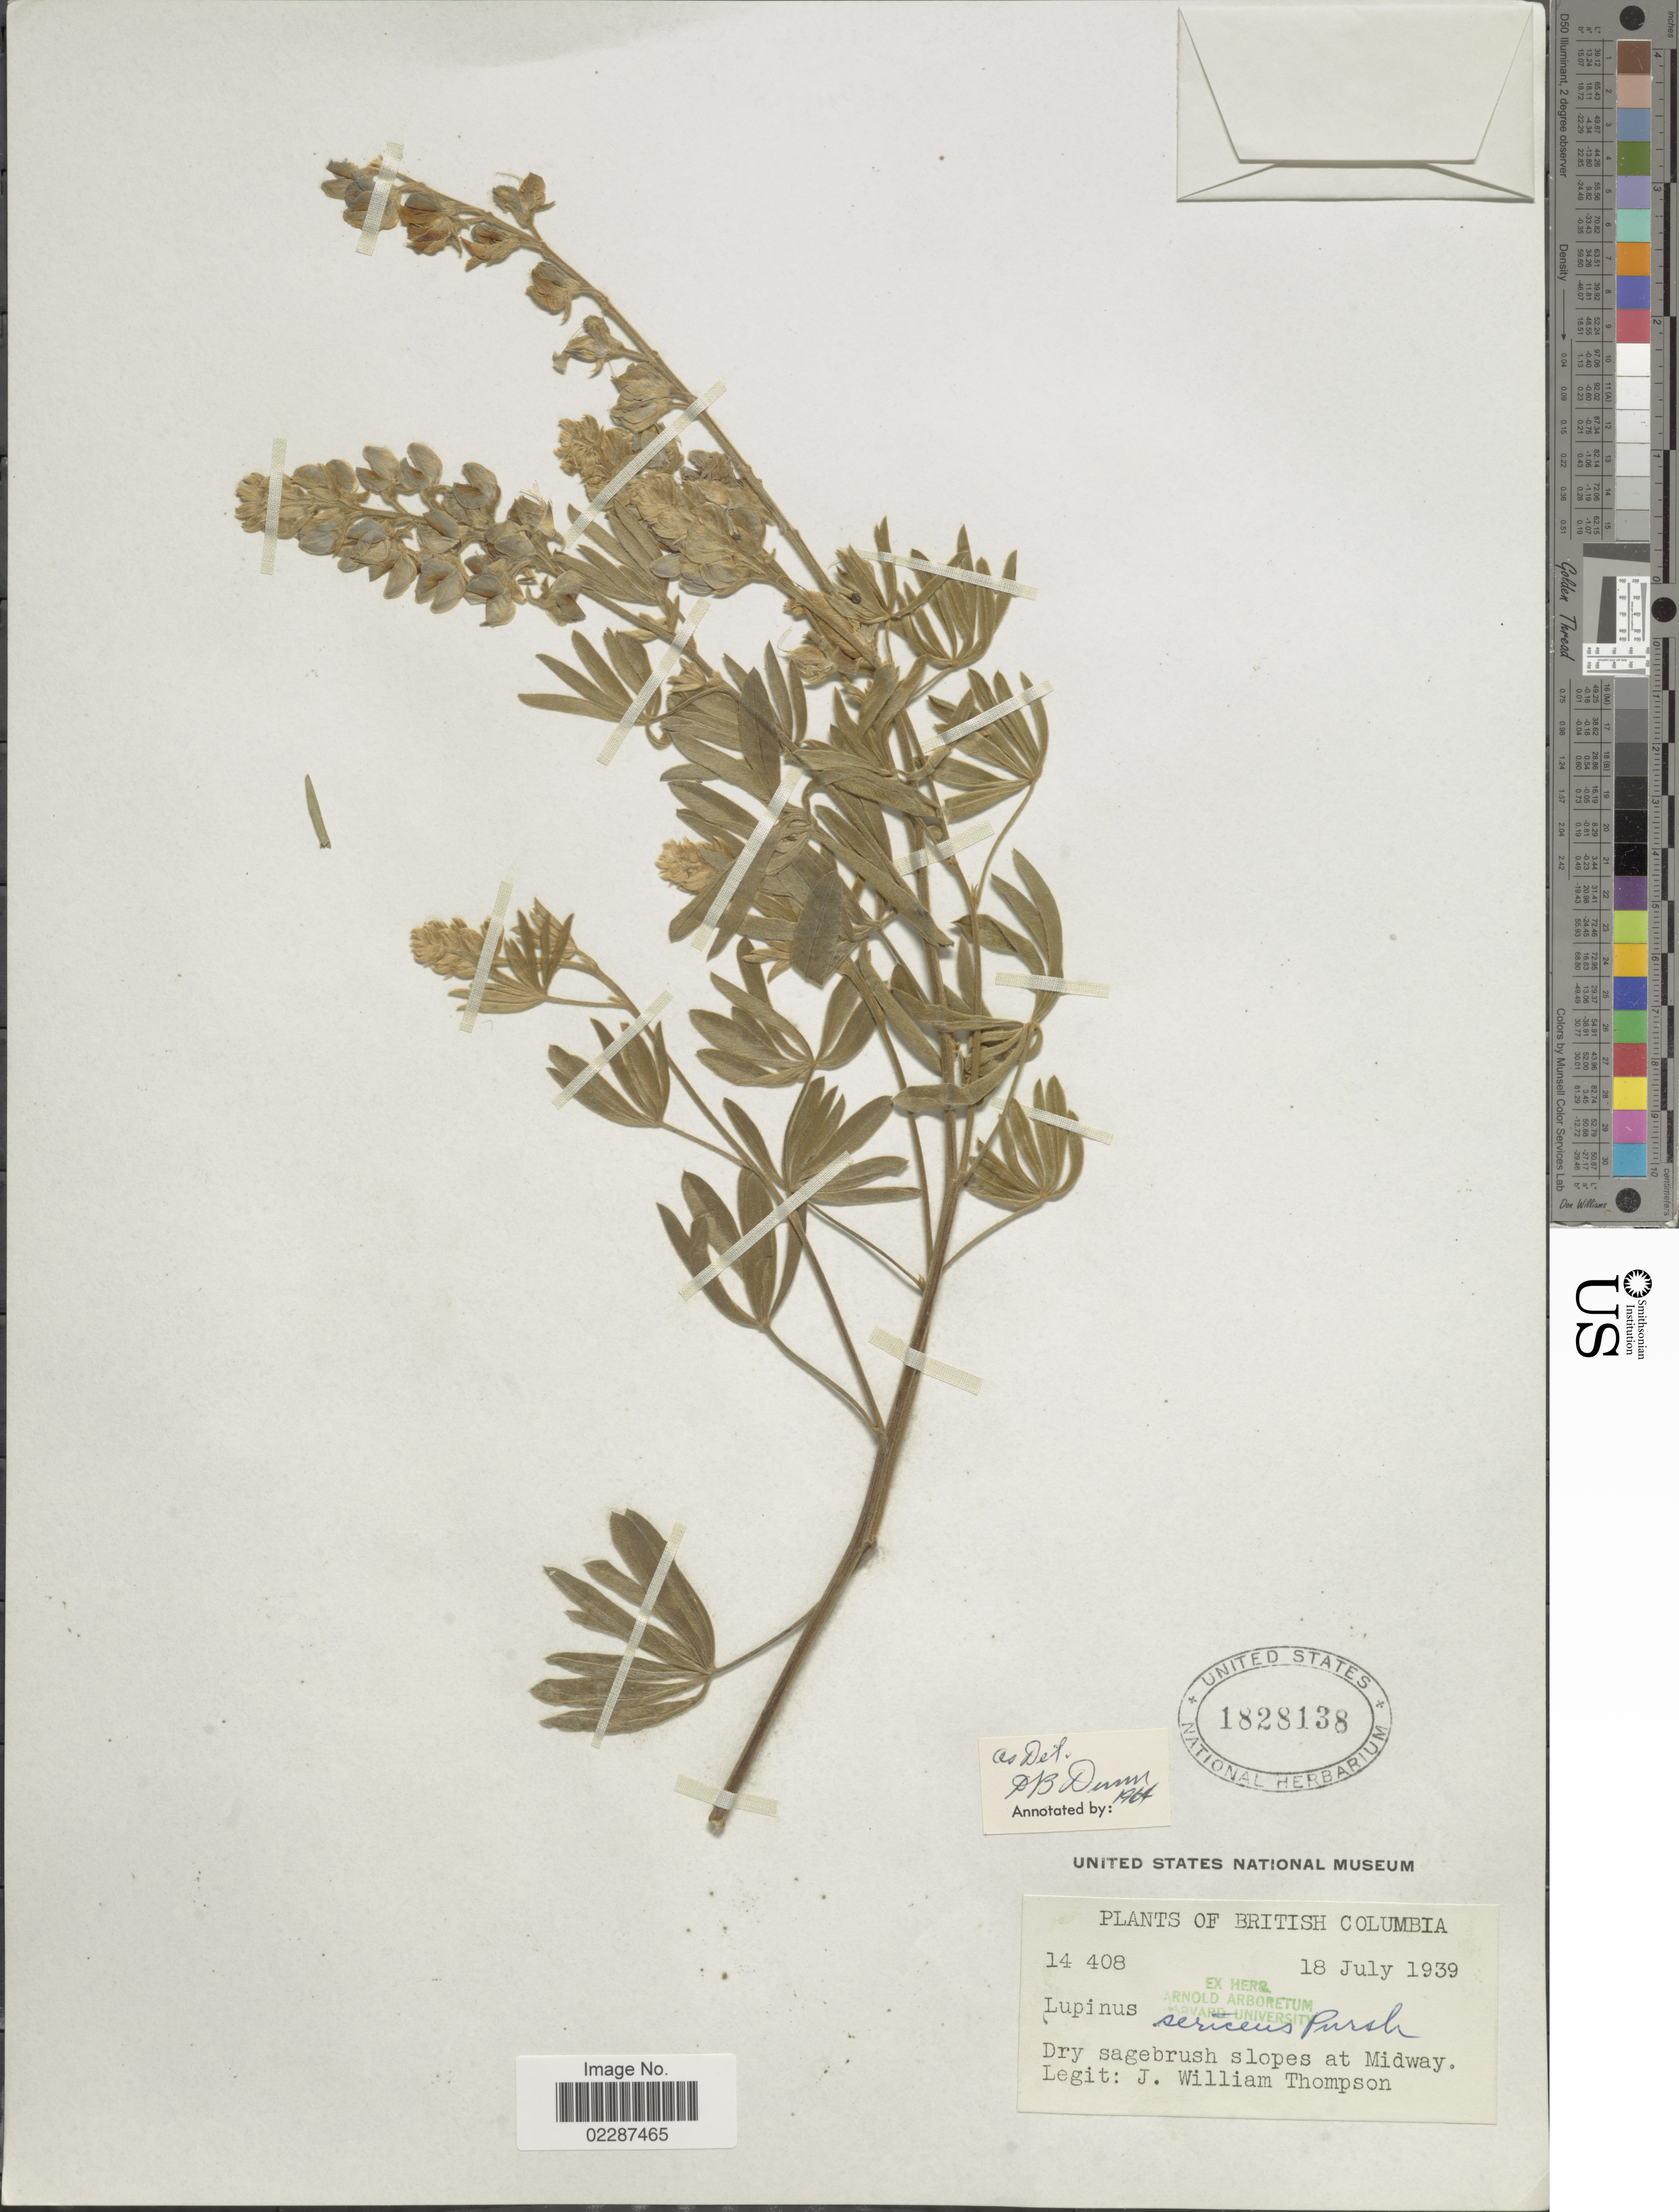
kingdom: Plantae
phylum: Tracheophyta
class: Magnoliopsida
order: Fabales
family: Fabaceae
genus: Lupinus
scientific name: Lupinus sericeus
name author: Pursh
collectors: J. W. Thompson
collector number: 14408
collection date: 1939-07-18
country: Canada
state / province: British Columbia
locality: Midway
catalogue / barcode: US 1828138